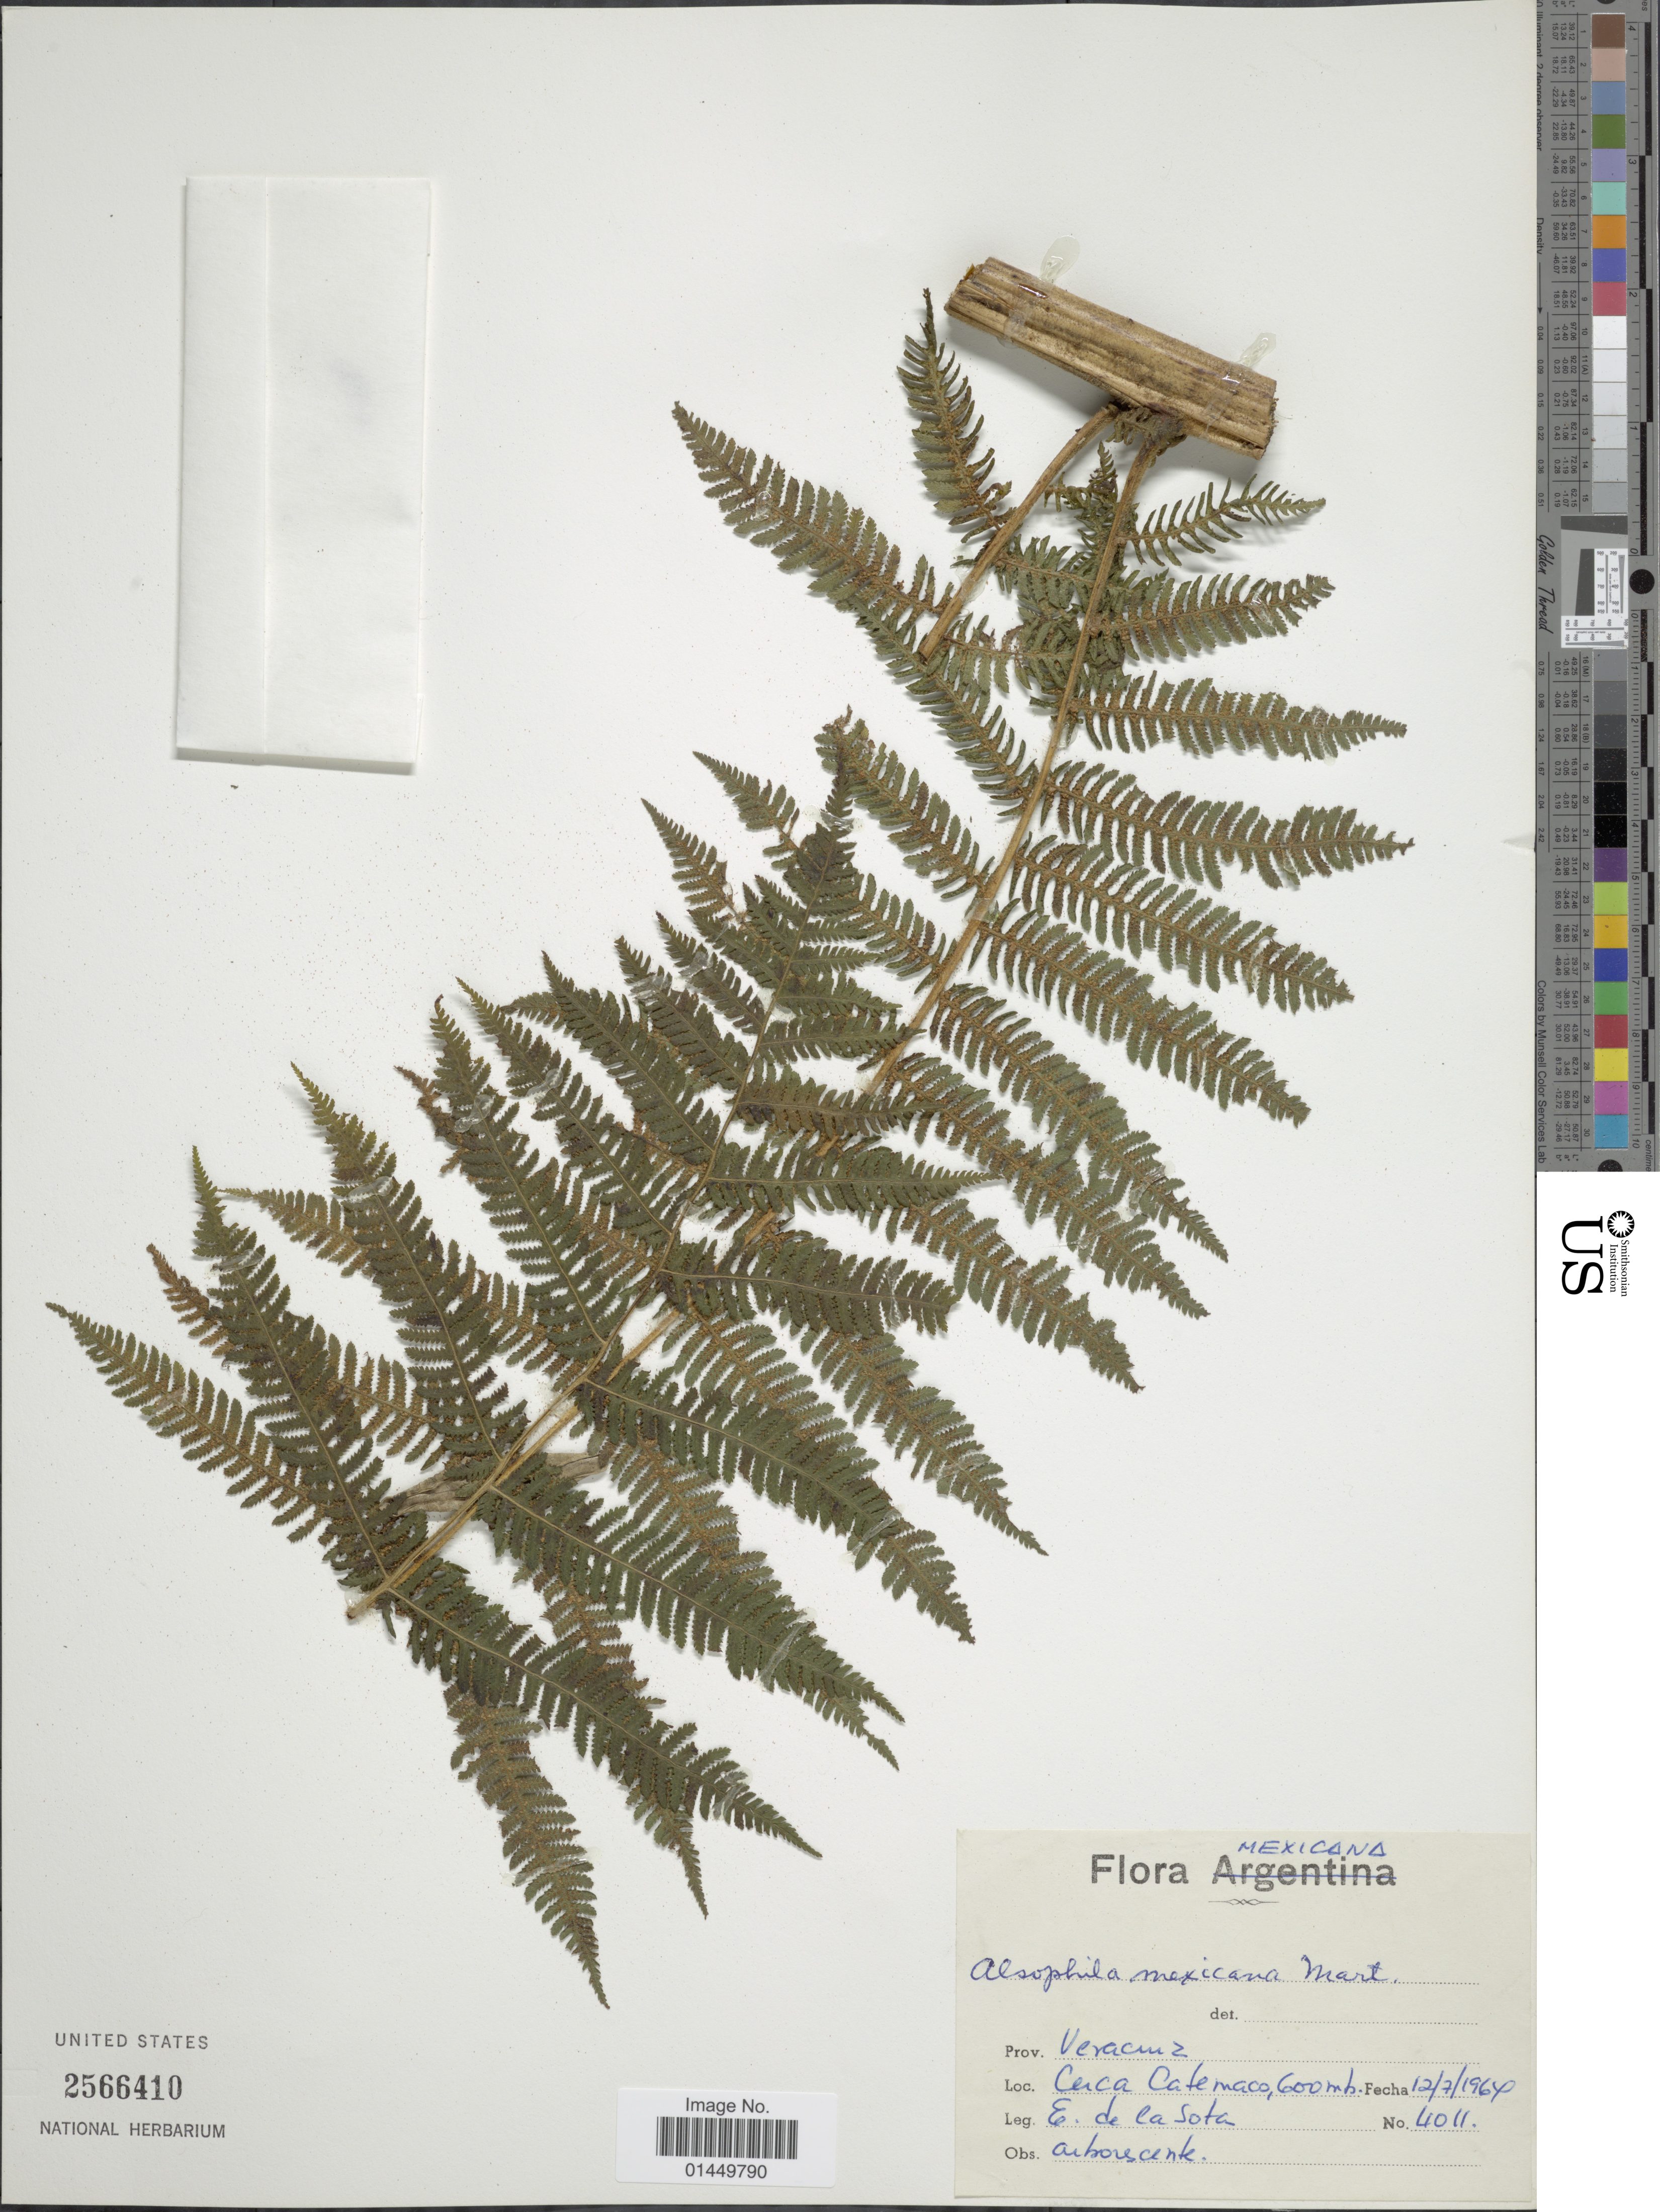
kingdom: Plantae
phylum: Tracheophyta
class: Polypodiopsida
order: Cyatheales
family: Cyatheaceae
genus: Cyathea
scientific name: Cyathea valdecrenata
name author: Domin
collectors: E. R. de la Sota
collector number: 4011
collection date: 1964-07-12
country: Mexico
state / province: Veracruz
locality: Prov. Veracruz, Cerca Catemaco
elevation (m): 600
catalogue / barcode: US 2566410